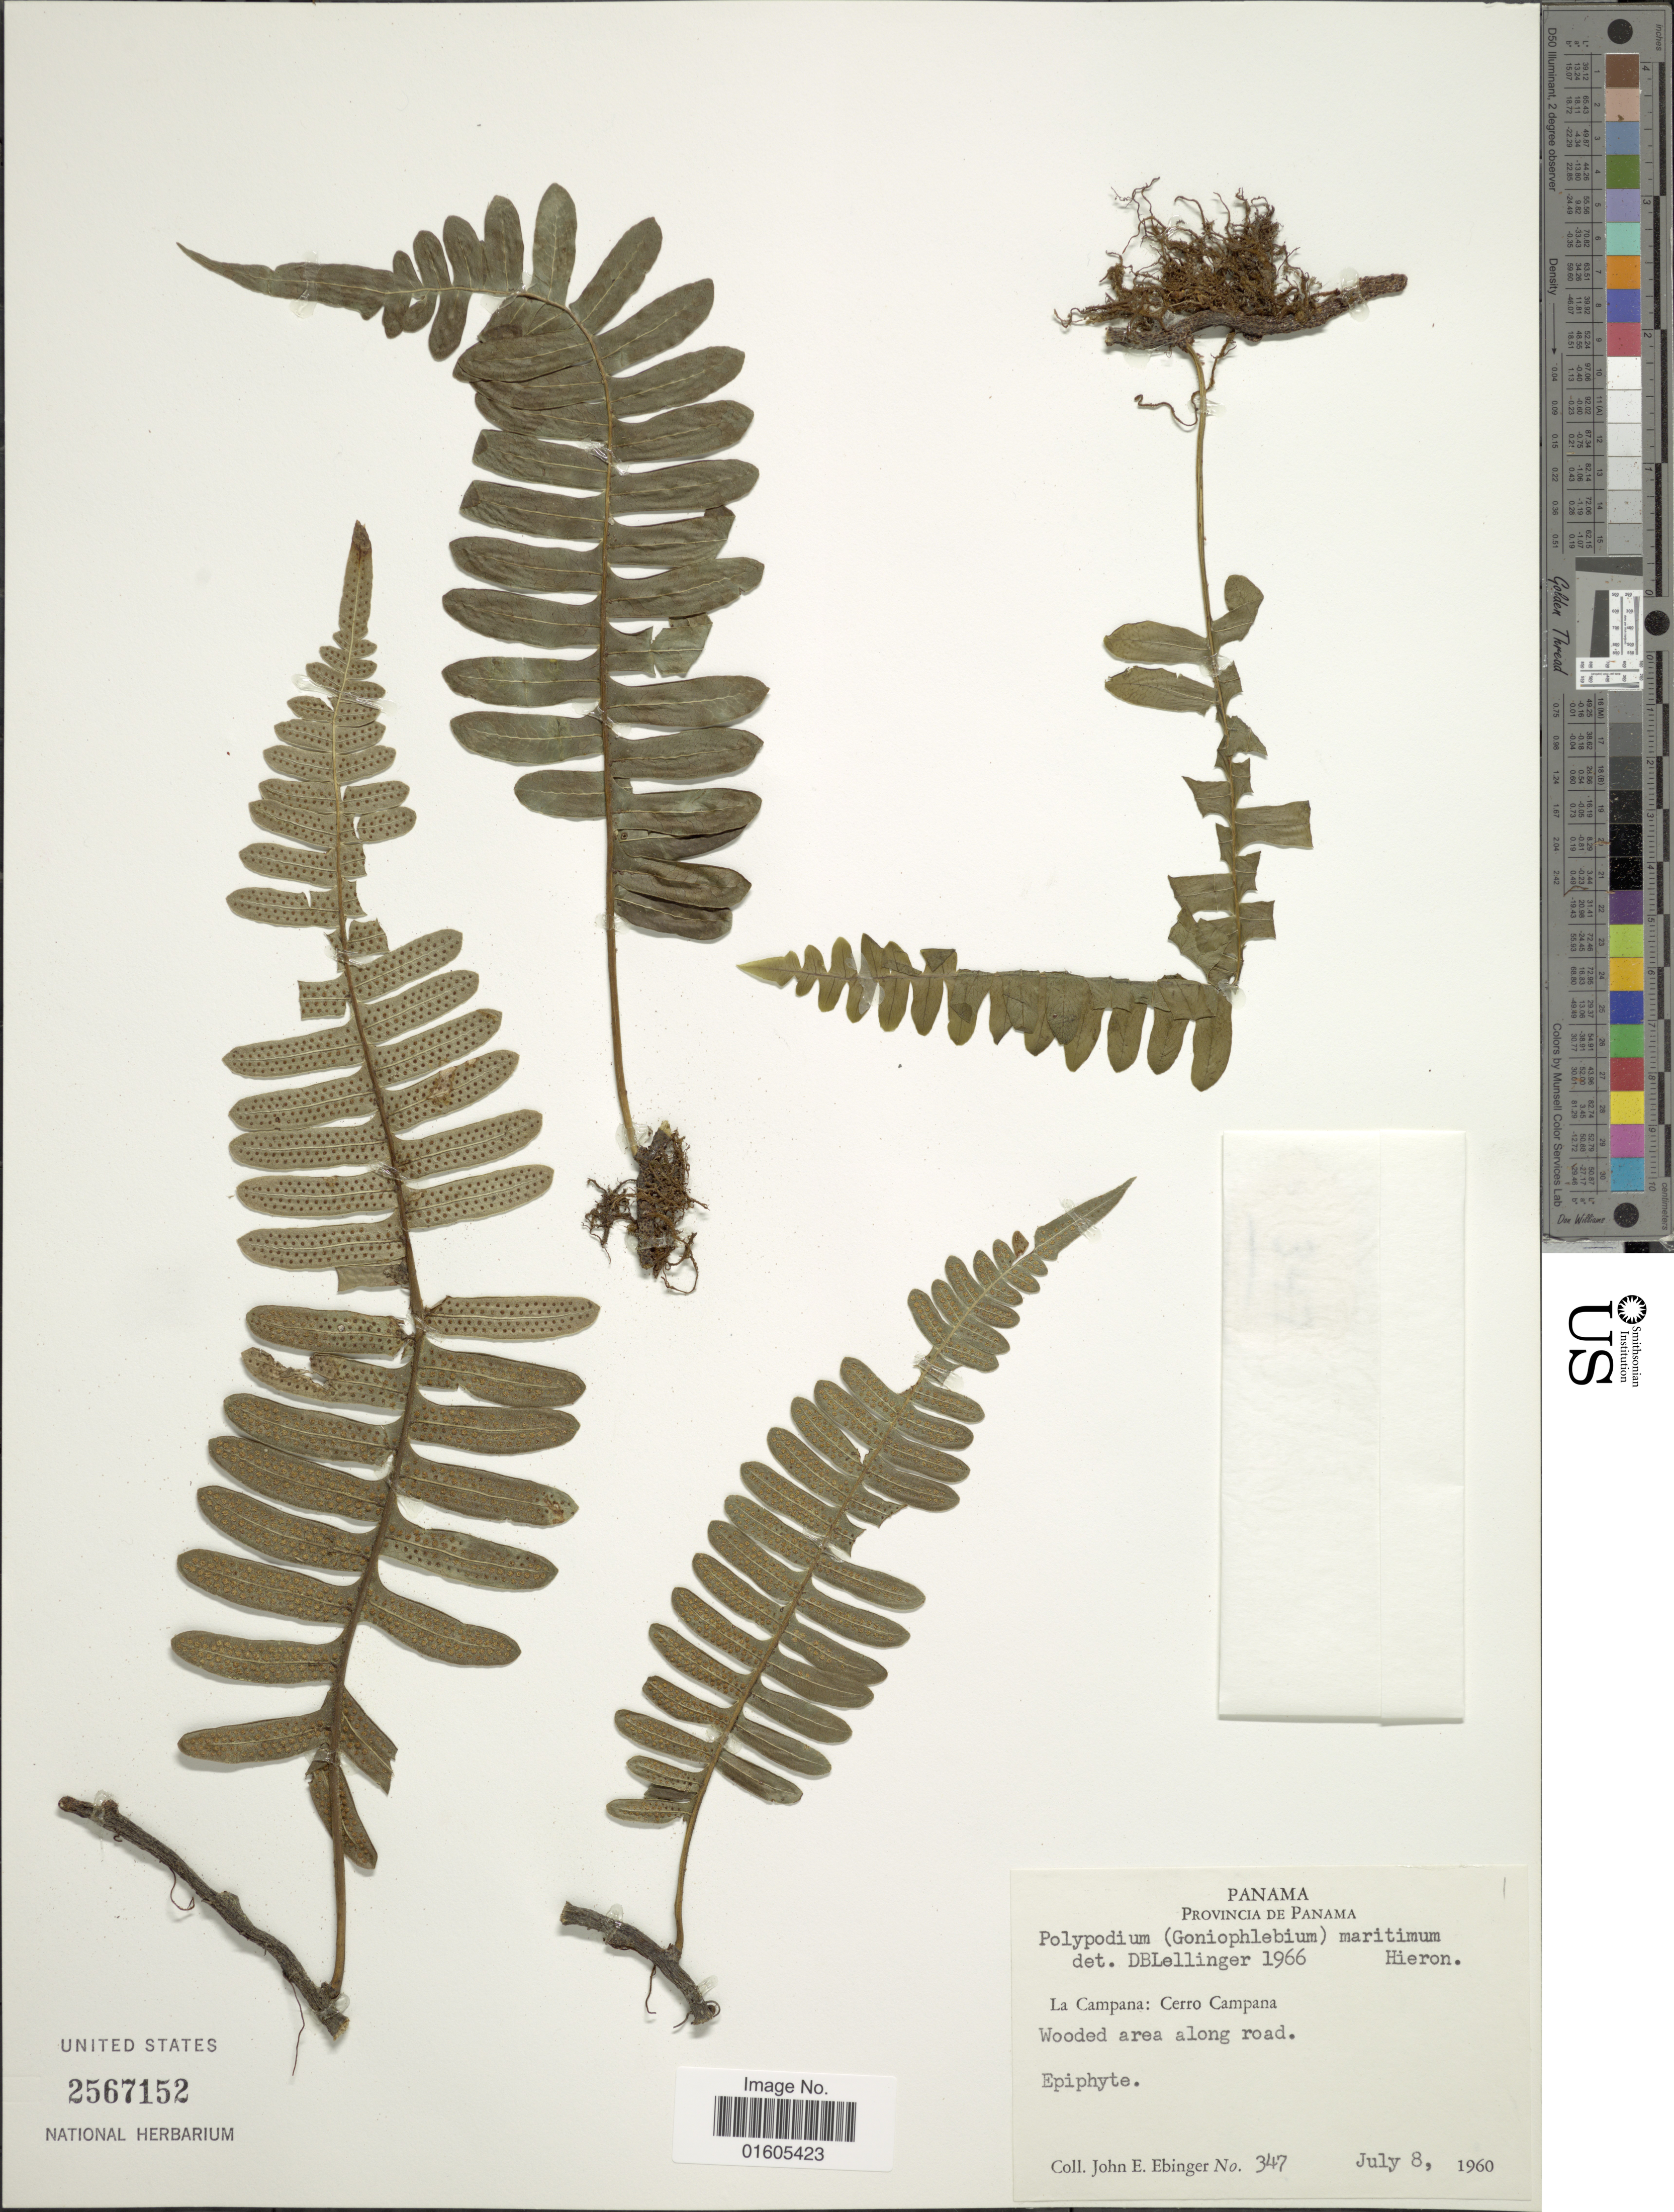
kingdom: Plantae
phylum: Tracheophyta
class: Polypodiopsida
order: Polypodiales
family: Polypodiaceae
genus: Serpocaulon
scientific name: Serpocaulon maritimum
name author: (Hieron.) A.R. Sm.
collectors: J. Ebinger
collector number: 347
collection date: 1960-07-08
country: Panama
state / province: Panamá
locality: La Campana: Cerro Campana, Wooded area along road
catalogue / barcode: US 2567152